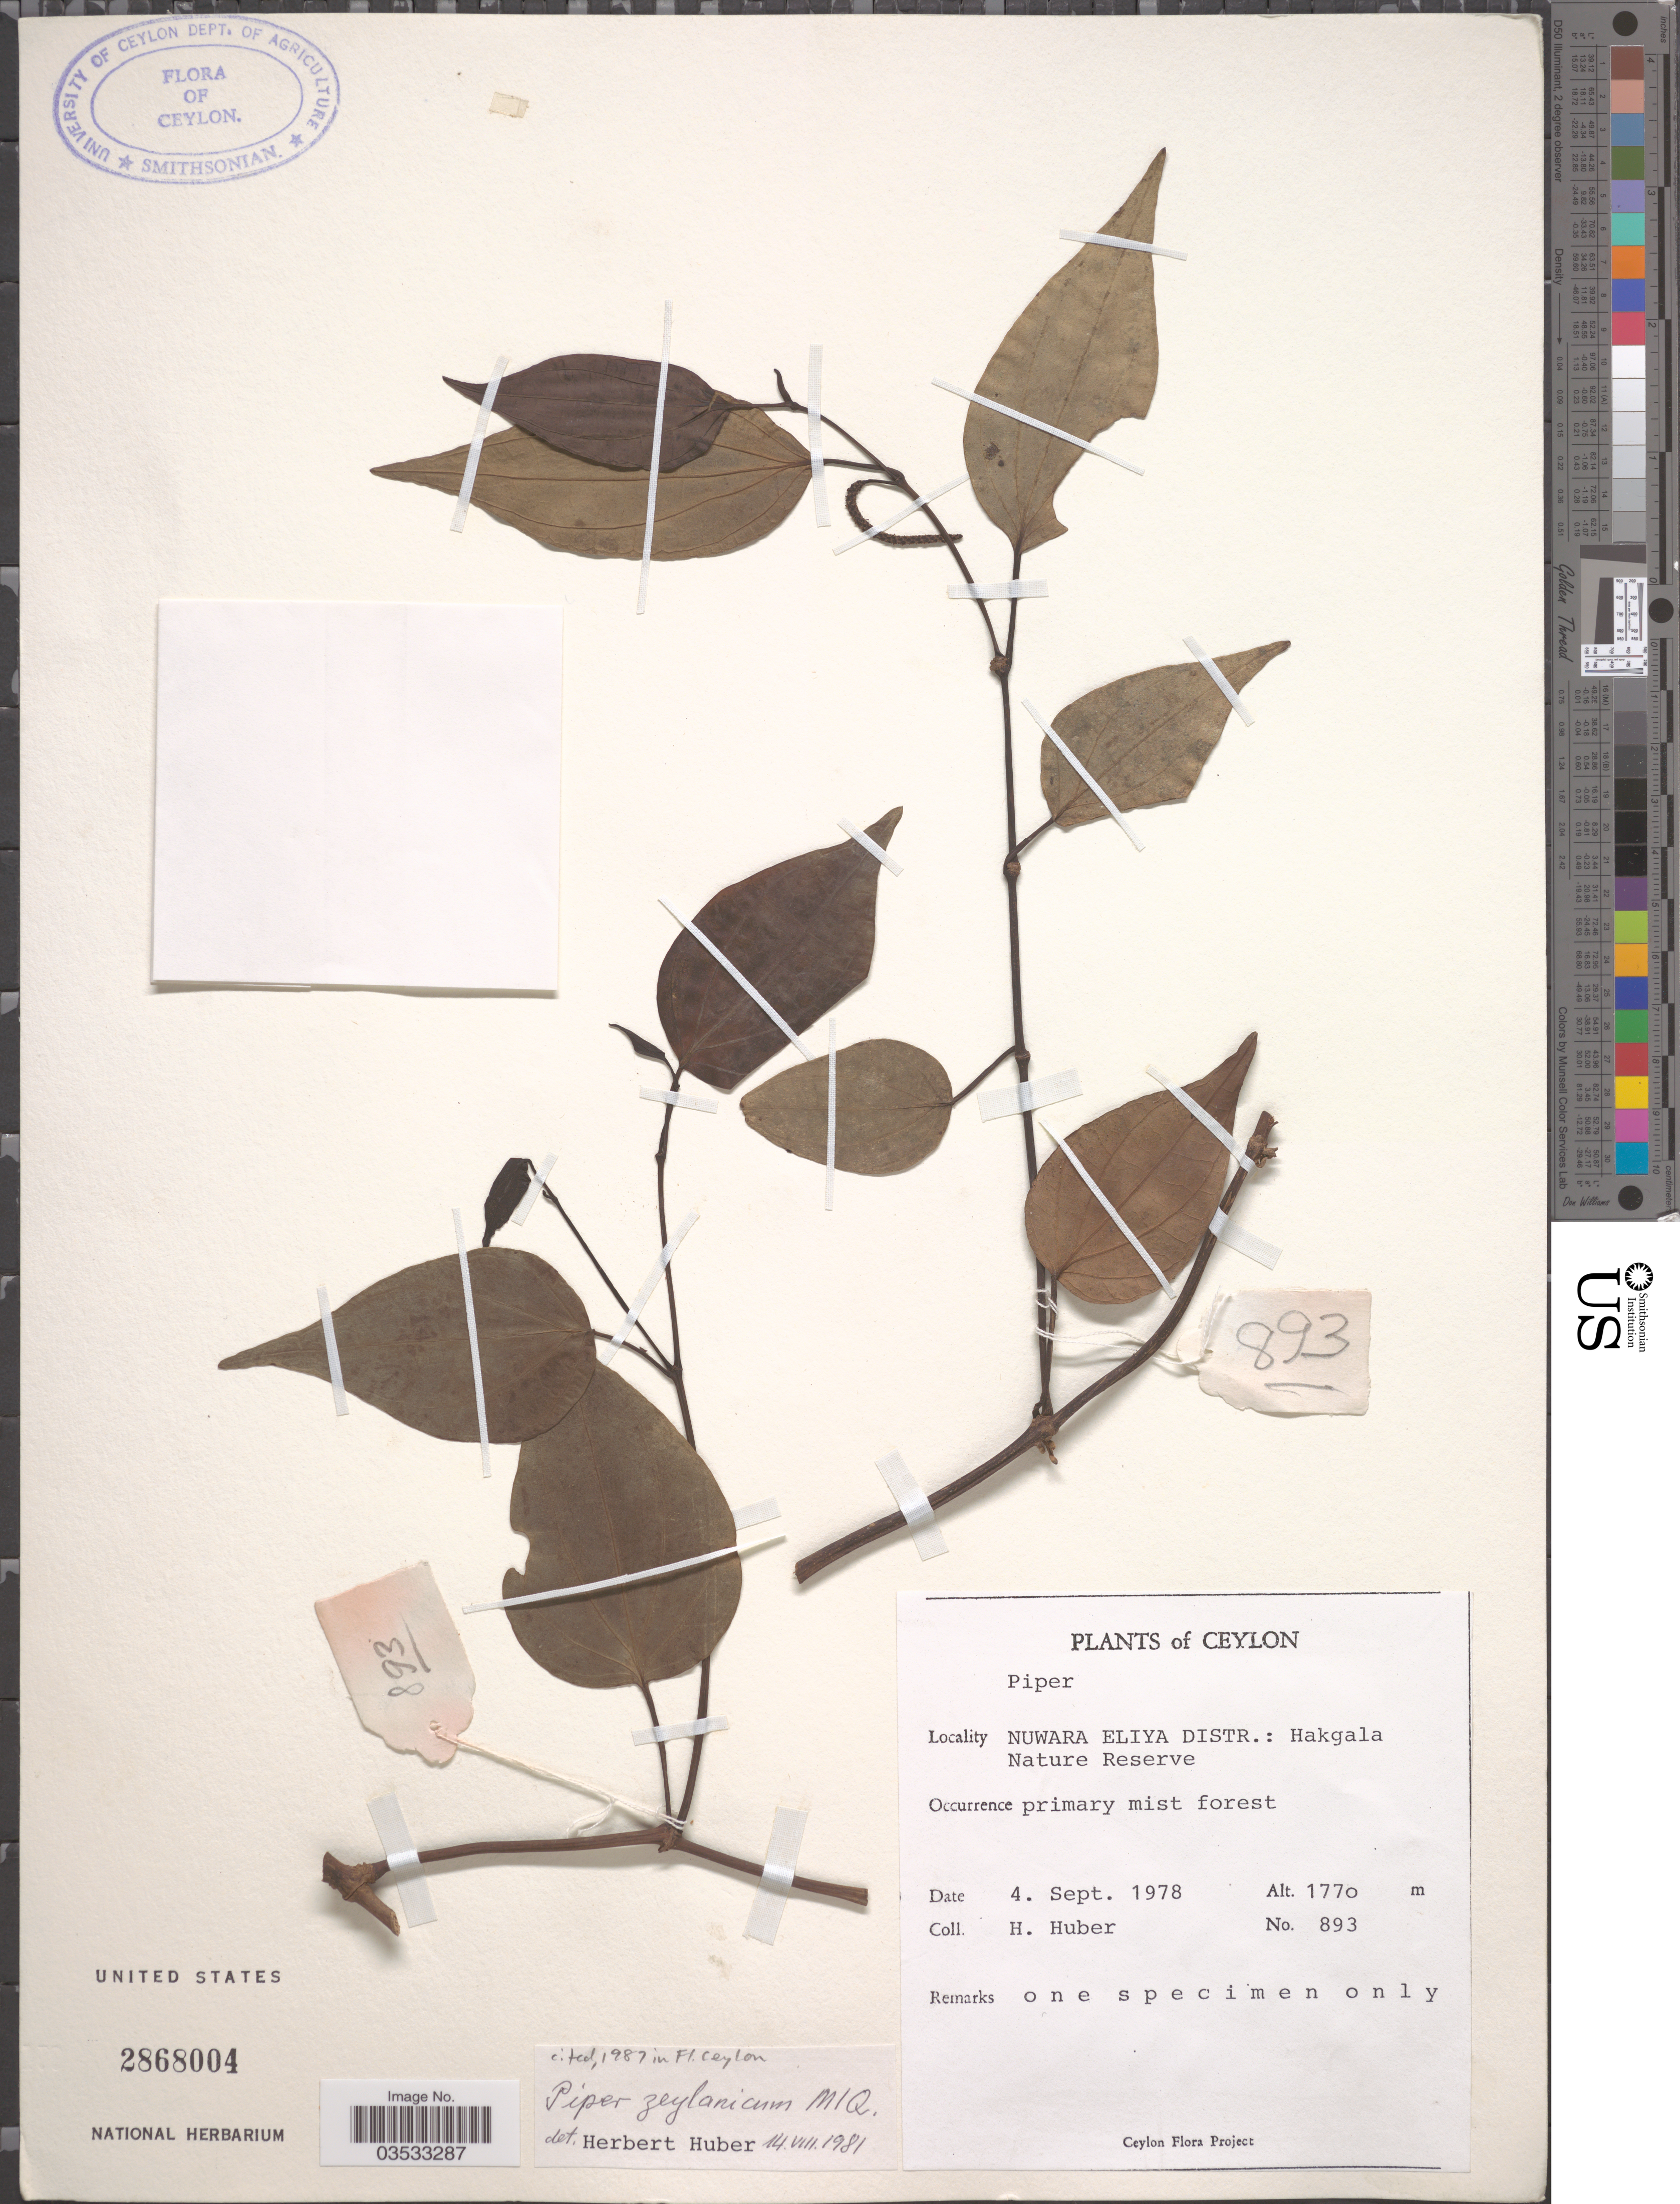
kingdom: Plantae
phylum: Tracheophyta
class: Magnoliopsida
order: Piperales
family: Piperaceae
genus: Piper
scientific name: Piper zeylanicum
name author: Miq.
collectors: H. Huber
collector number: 893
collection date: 1978-09-04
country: Sri Lanka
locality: Ceylon. Nuwara Eliya Distr.: Hakgala Nature Reserve.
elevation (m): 1770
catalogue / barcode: US 2868004